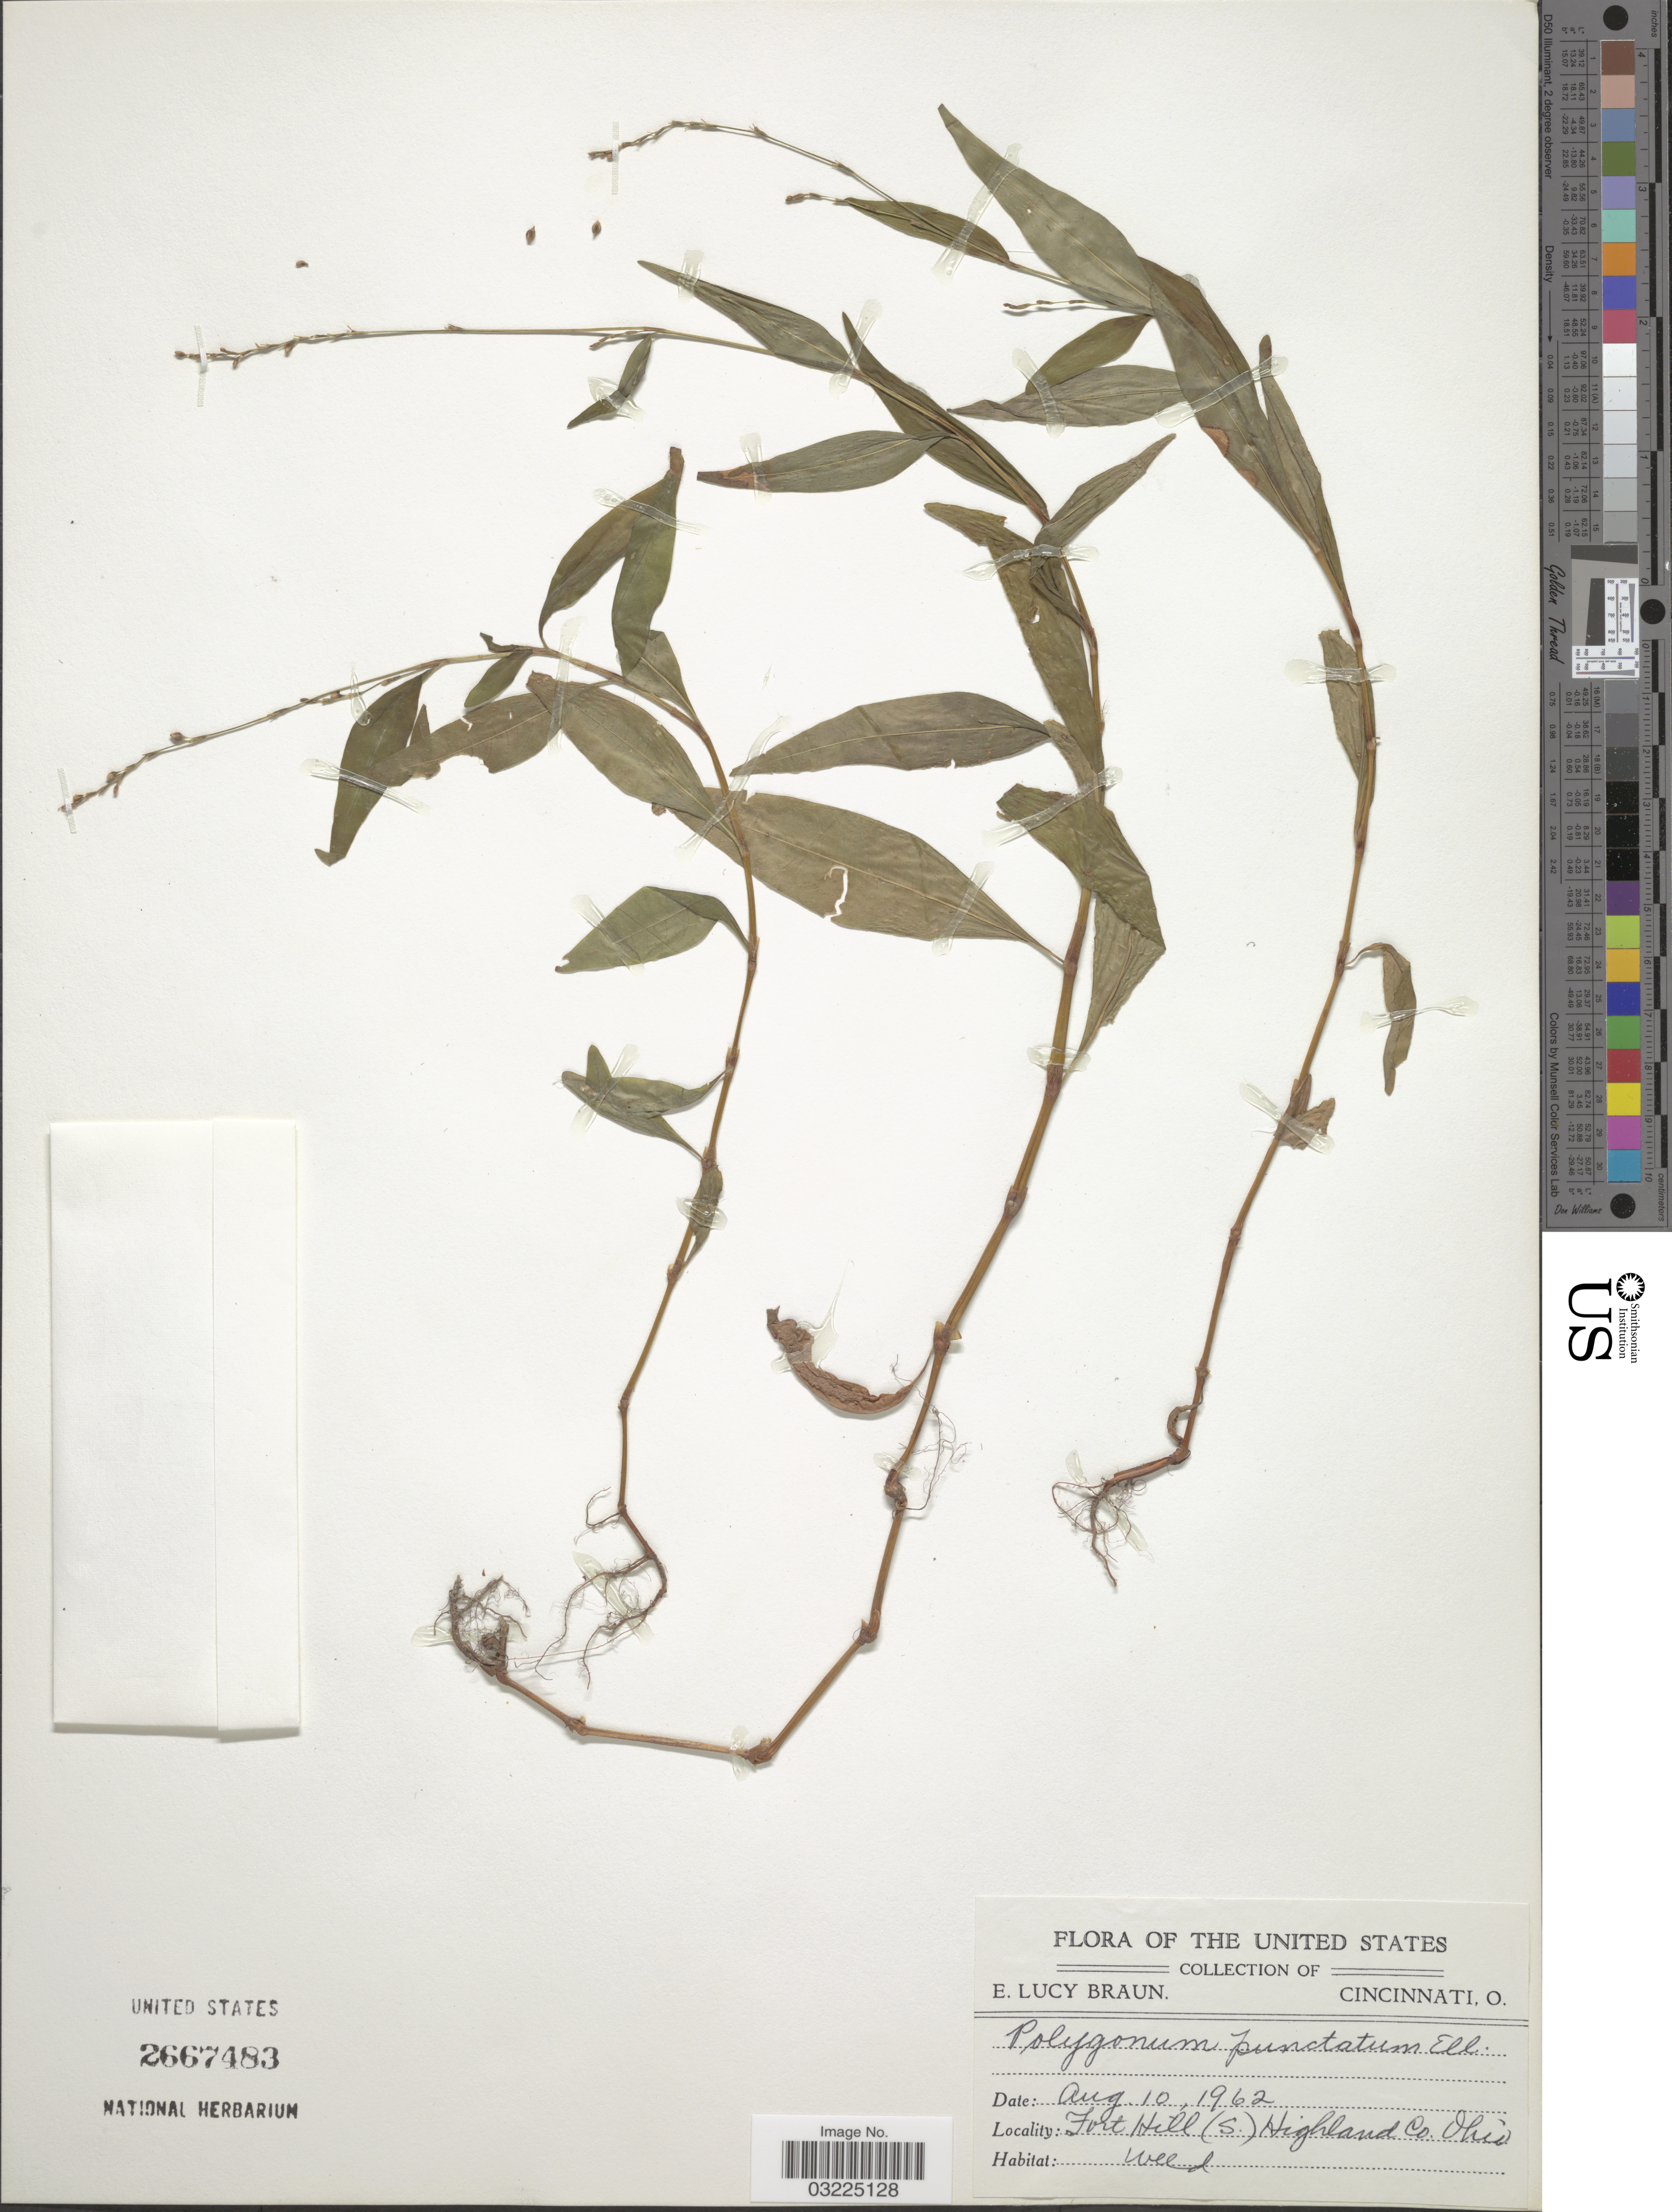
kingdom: Plantae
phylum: Tracheophyta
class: Magnoliopsida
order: Caryophyllales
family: Polygonaceae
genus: Persicaria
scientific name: Persicaria punctata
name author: (Elliott) Small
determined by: Atha, D. E.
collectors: E. L. Braun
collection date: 1962-08-10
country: United States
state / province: Ohio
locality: Fort Hill (S), Highland Co.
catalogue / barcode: US 2667483